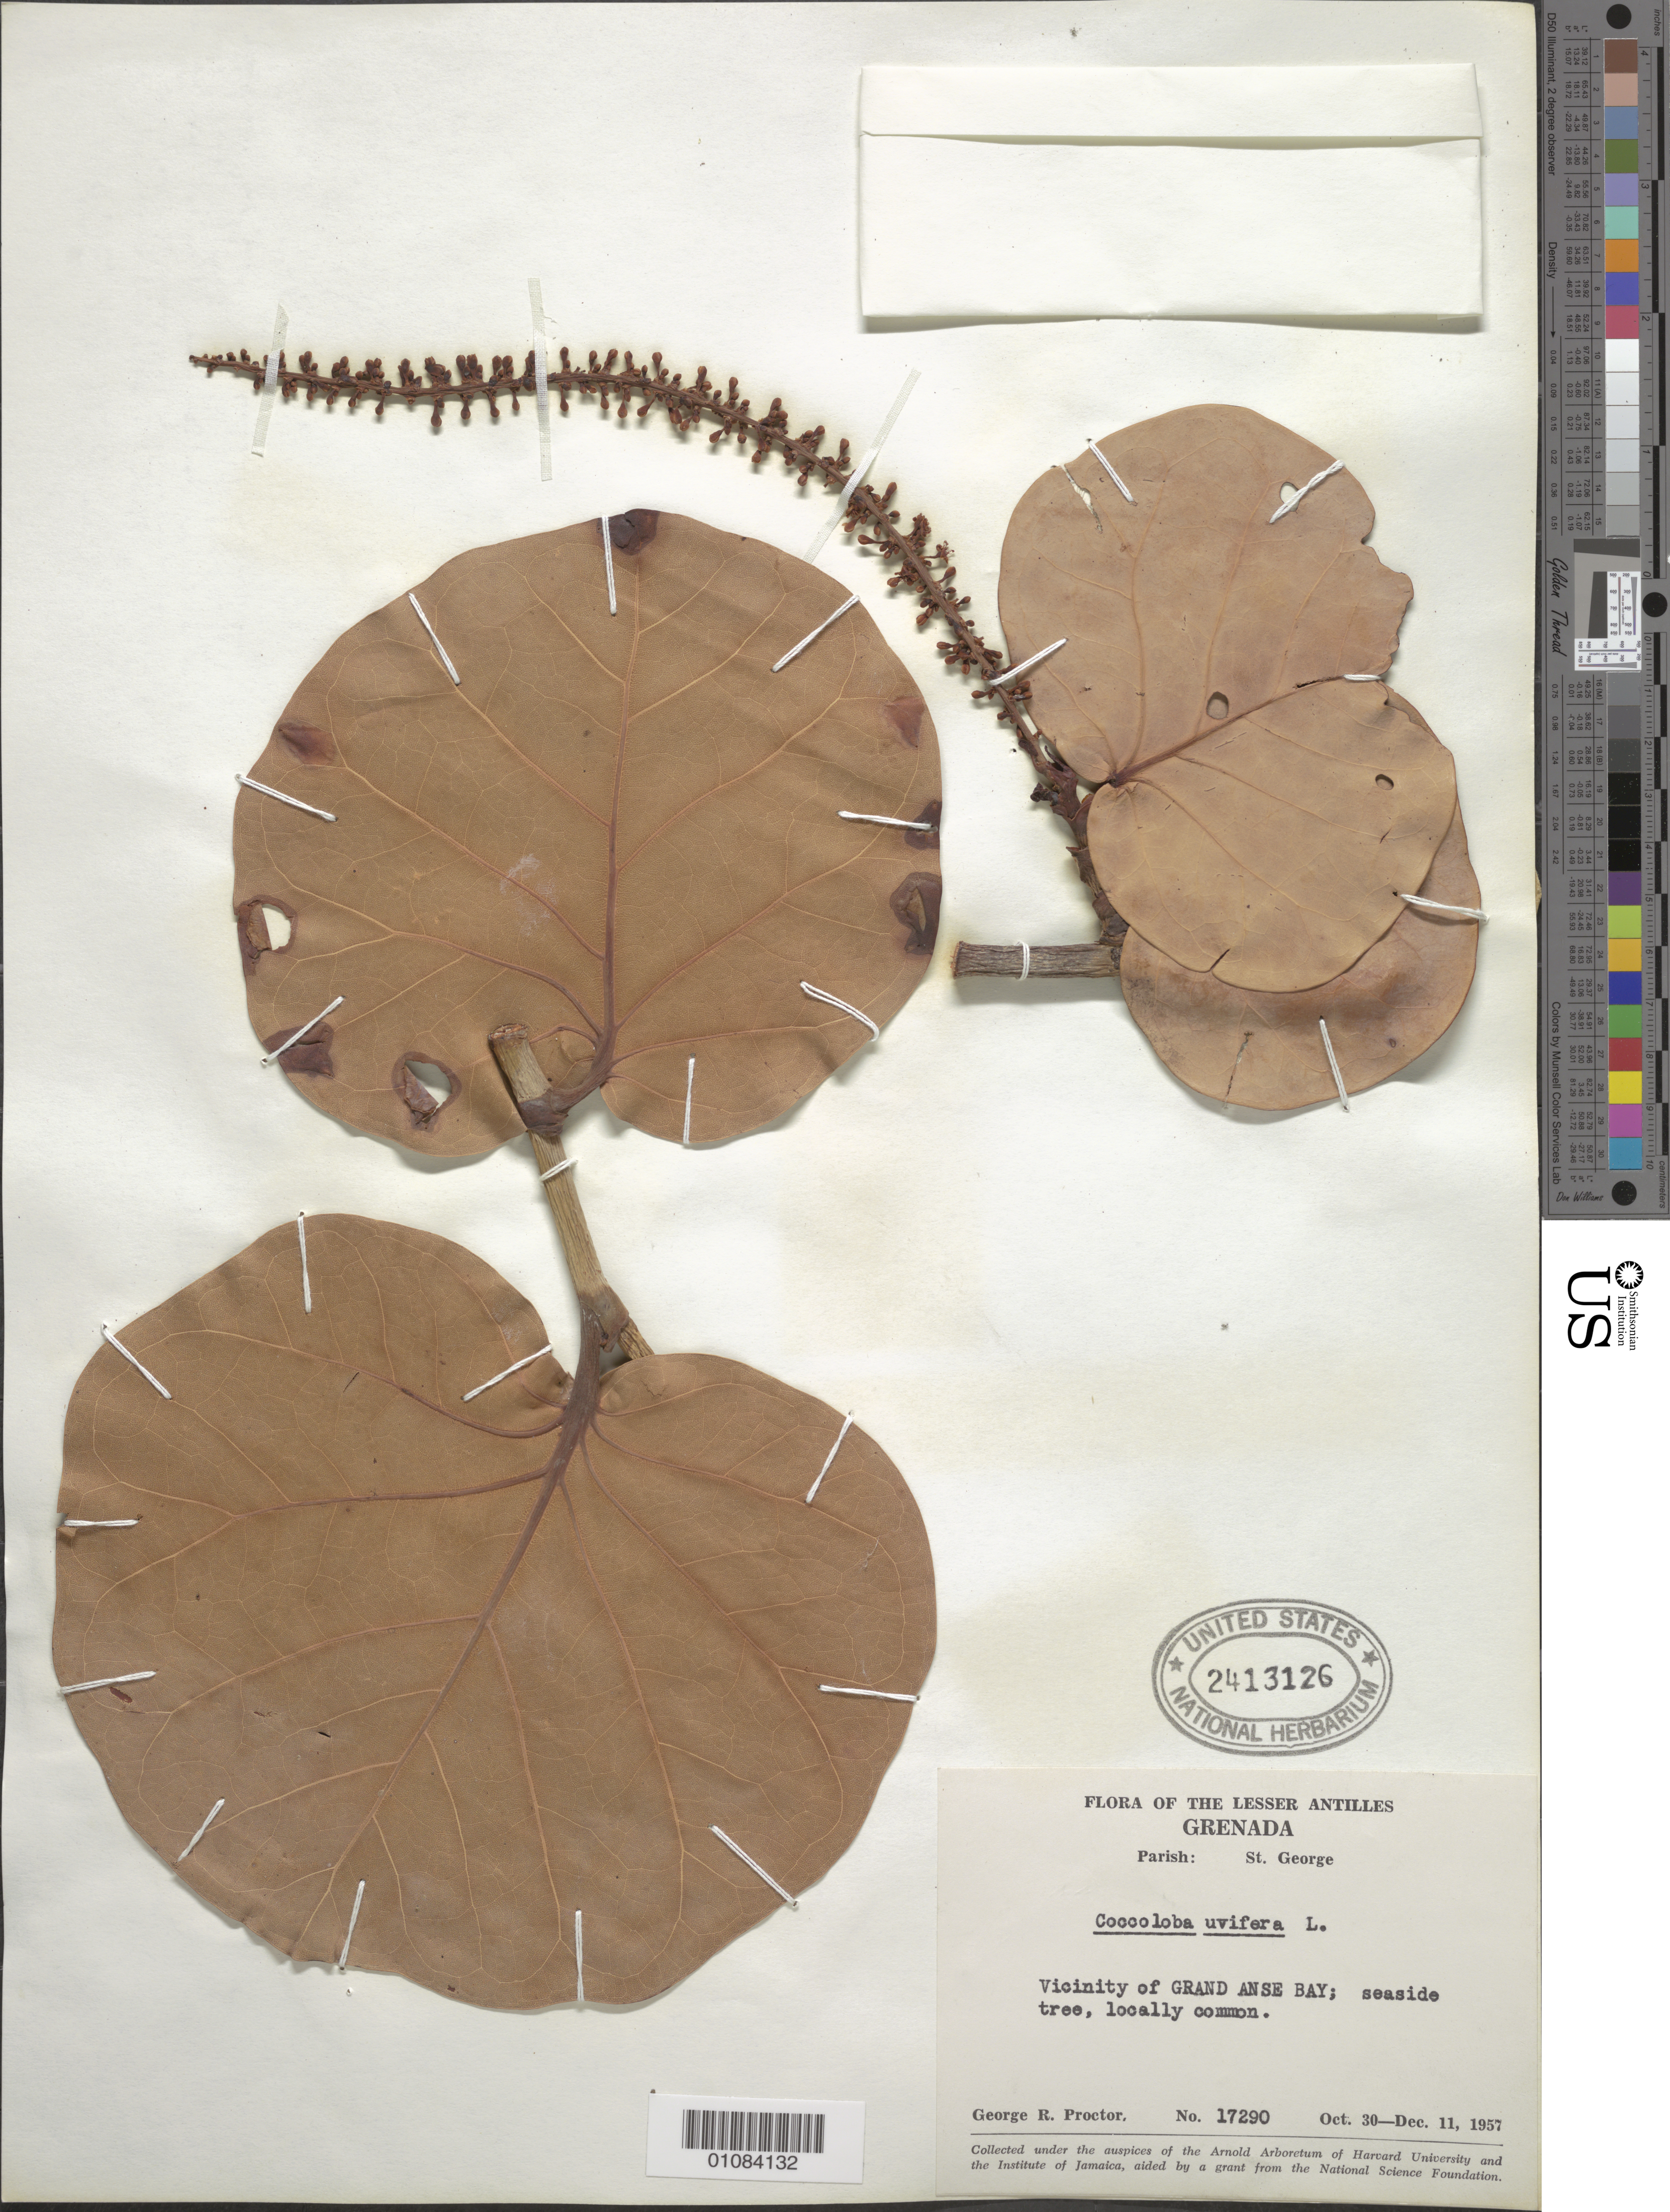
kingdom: Plantae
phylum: Tracheophyta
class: Magnoliopsida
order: Caryophyllales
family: Polygonaceae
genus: Coccoloba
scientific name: Coccoloba uvifera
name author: L.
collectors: G. R. Proctor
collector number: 17290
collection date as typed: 30 Oct 1957 to 11 Dec 1957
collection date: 1957-10-30/1957-12-11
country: Grenada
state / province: Saint George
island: Grenada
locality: Vicinity of Grnad Anse Bay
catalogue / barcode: US 2413126